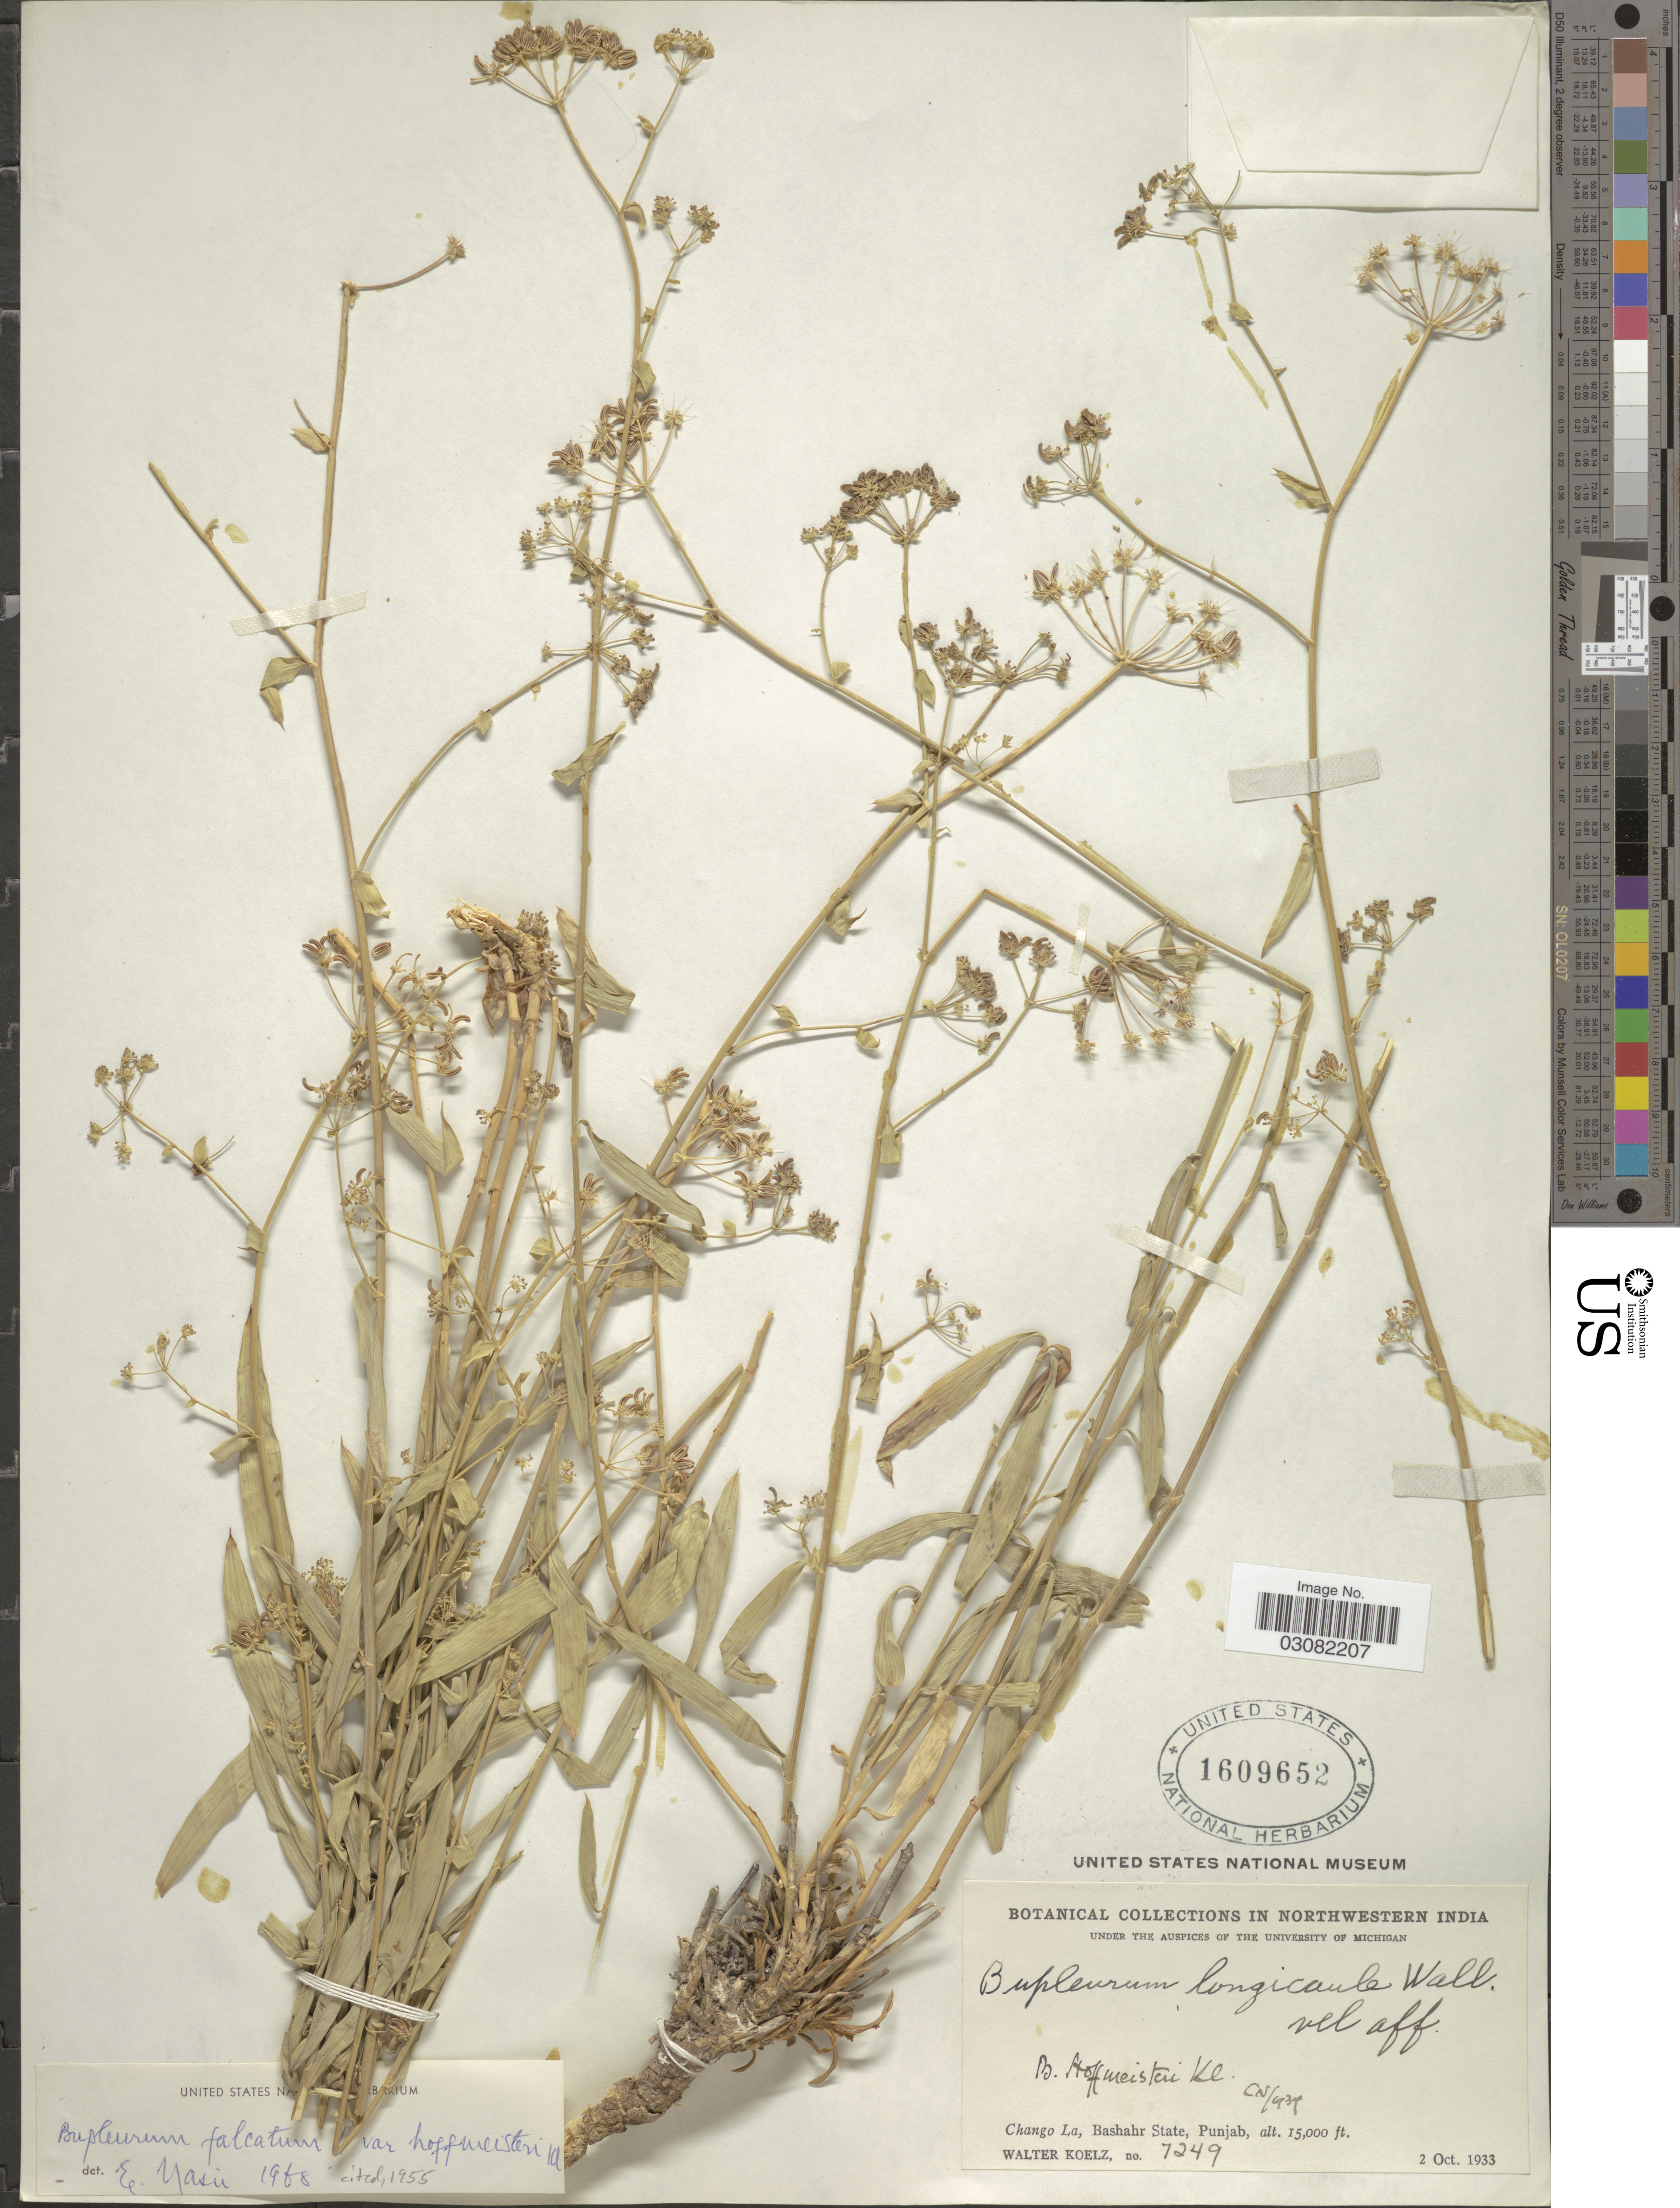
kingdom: Plantae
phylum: Tracheophyta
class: Magnoliopsida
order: Apiales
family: Apiaceae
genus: Bupleurum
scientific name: Bupleurum falcatum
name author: L.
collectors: W. N. Koelz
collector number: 7249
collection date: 1933-10-02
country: India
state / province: Punjab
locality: Northwestern India, Chango La, Bashahr State, Punjab.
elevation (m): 4572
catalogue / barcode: US 1609652